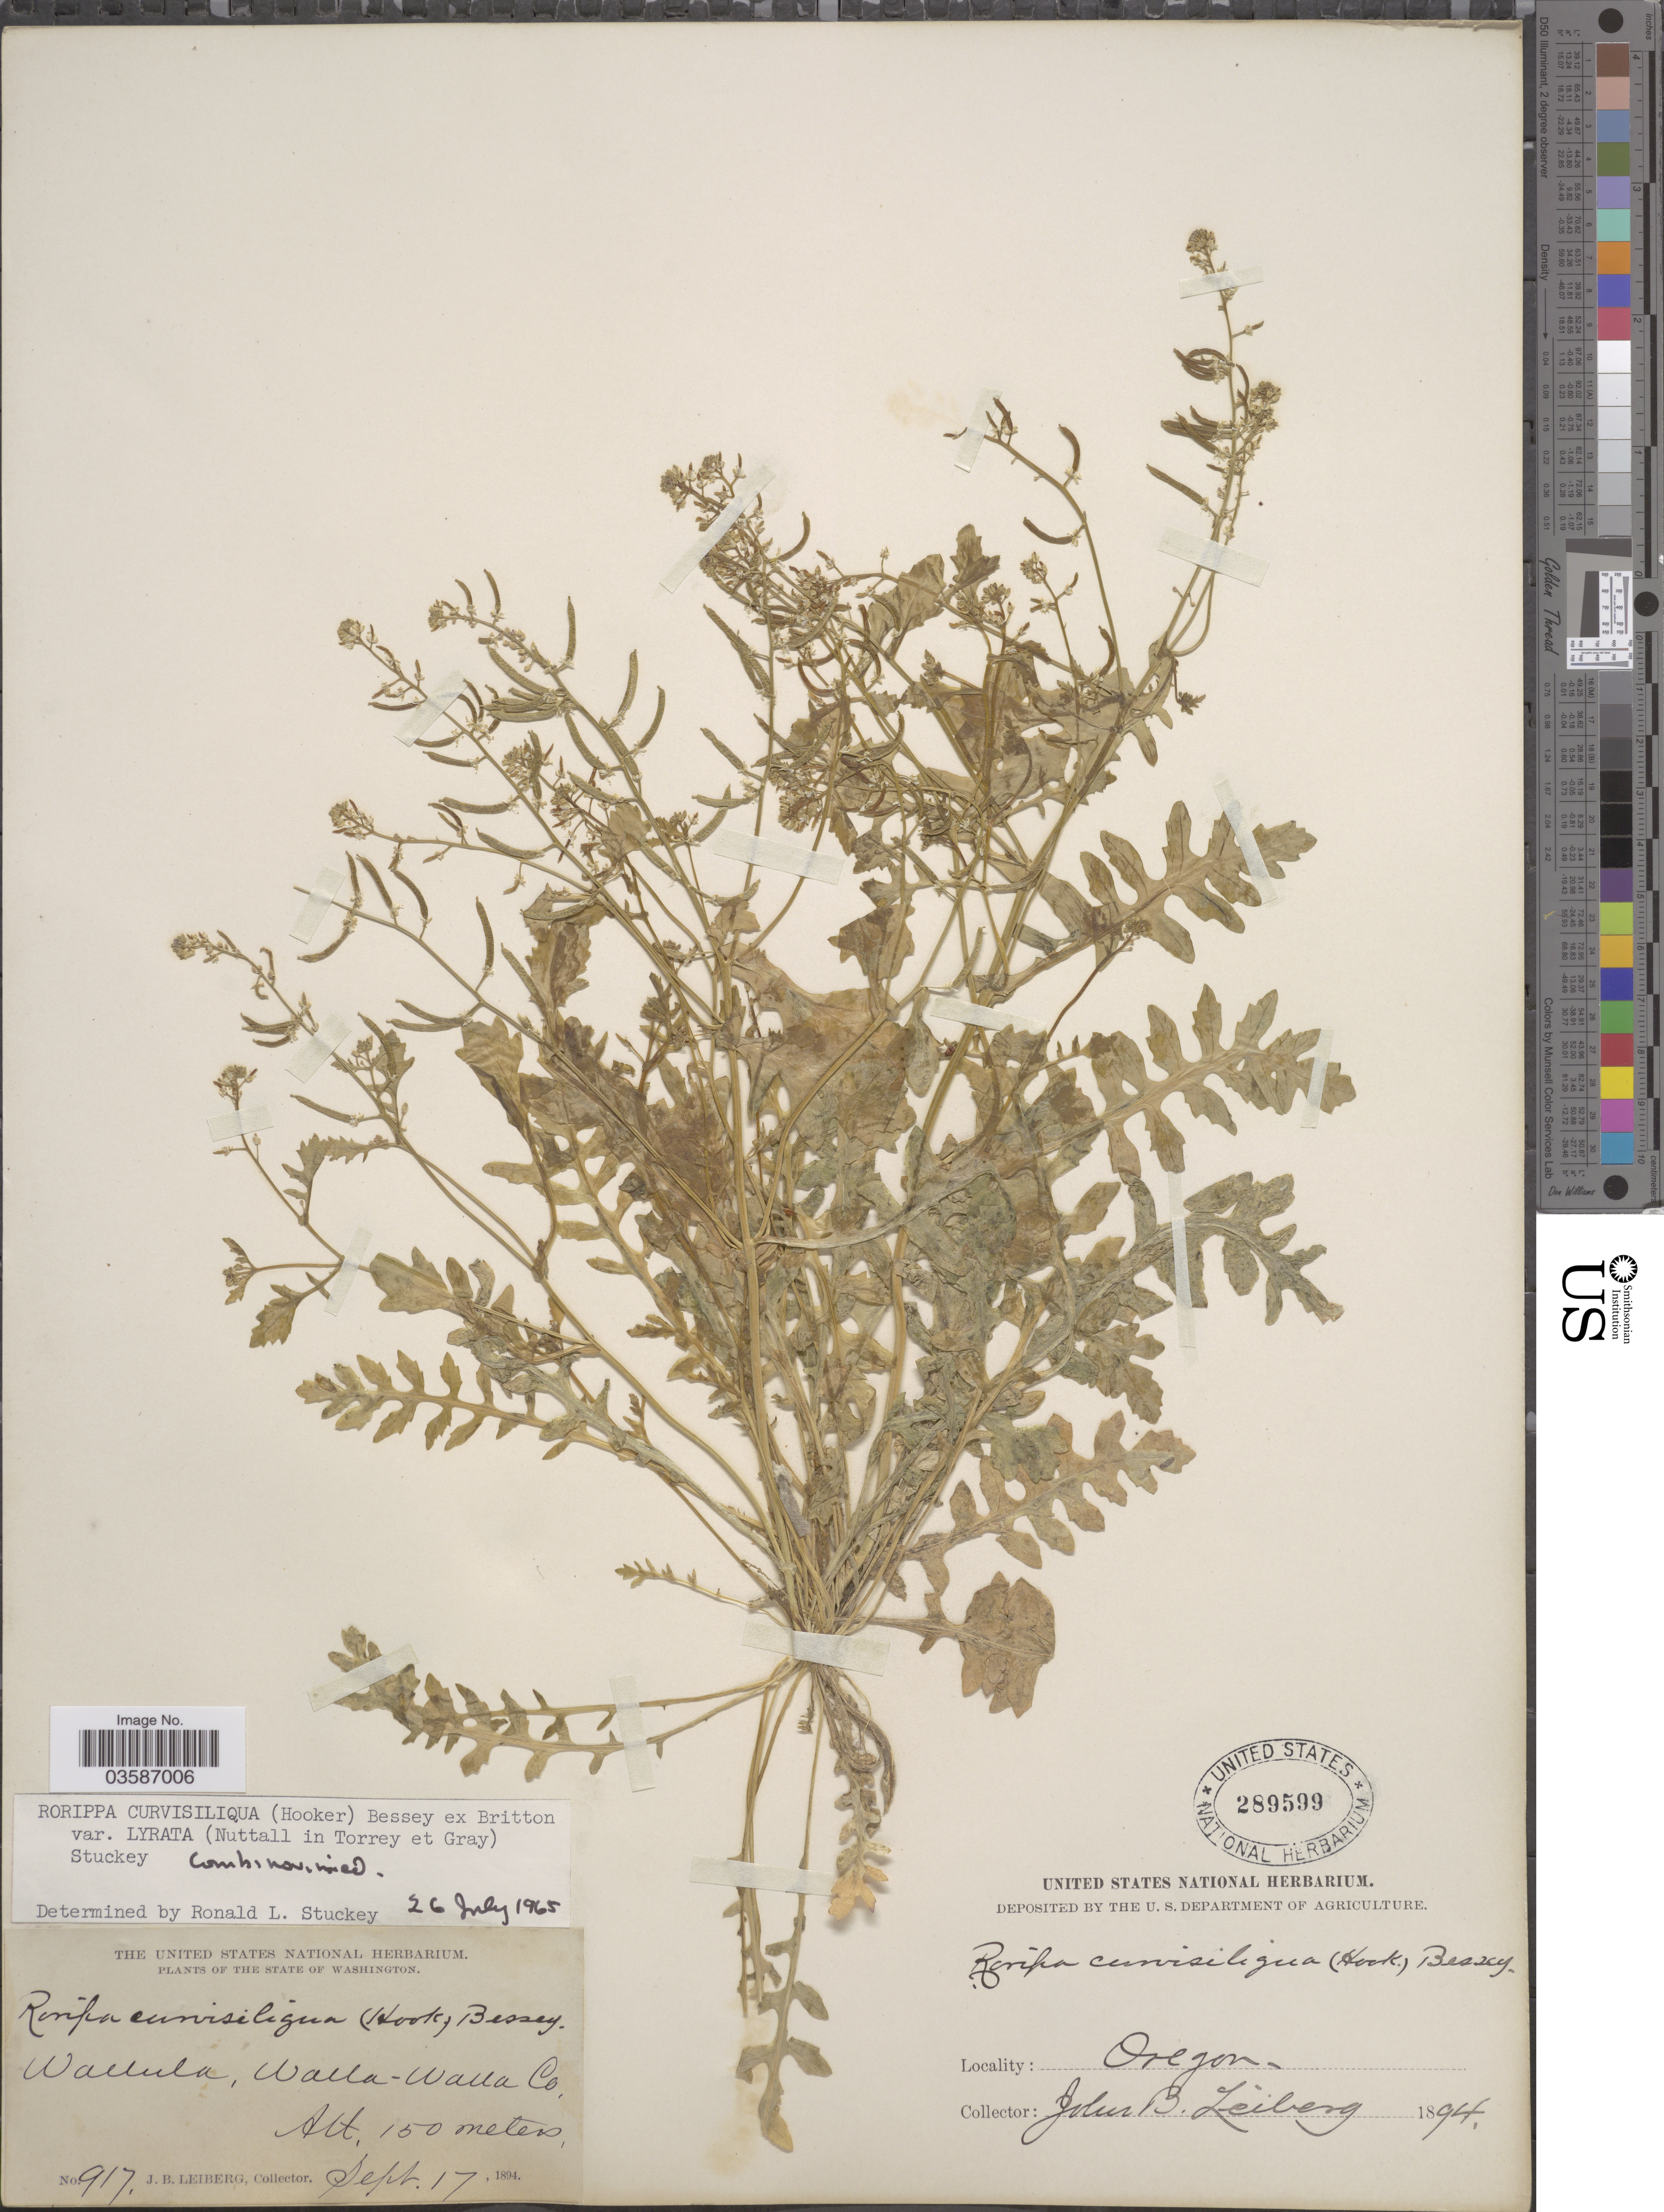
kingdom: Plantae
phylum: Tracheophyta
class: Magnoliopsida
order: Brassicales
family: Brassicaceae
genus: Rorippa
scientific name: Rorippa curvisiliqua var. lyrata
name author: (Nutt.) C.L. Hitchc.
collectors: J. B. Leiberg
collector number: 917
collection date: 1894-09-17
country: United States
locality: Washington. Wallula, Walla-Walla Co. Oregon.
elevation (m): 150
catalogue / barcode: US 289599